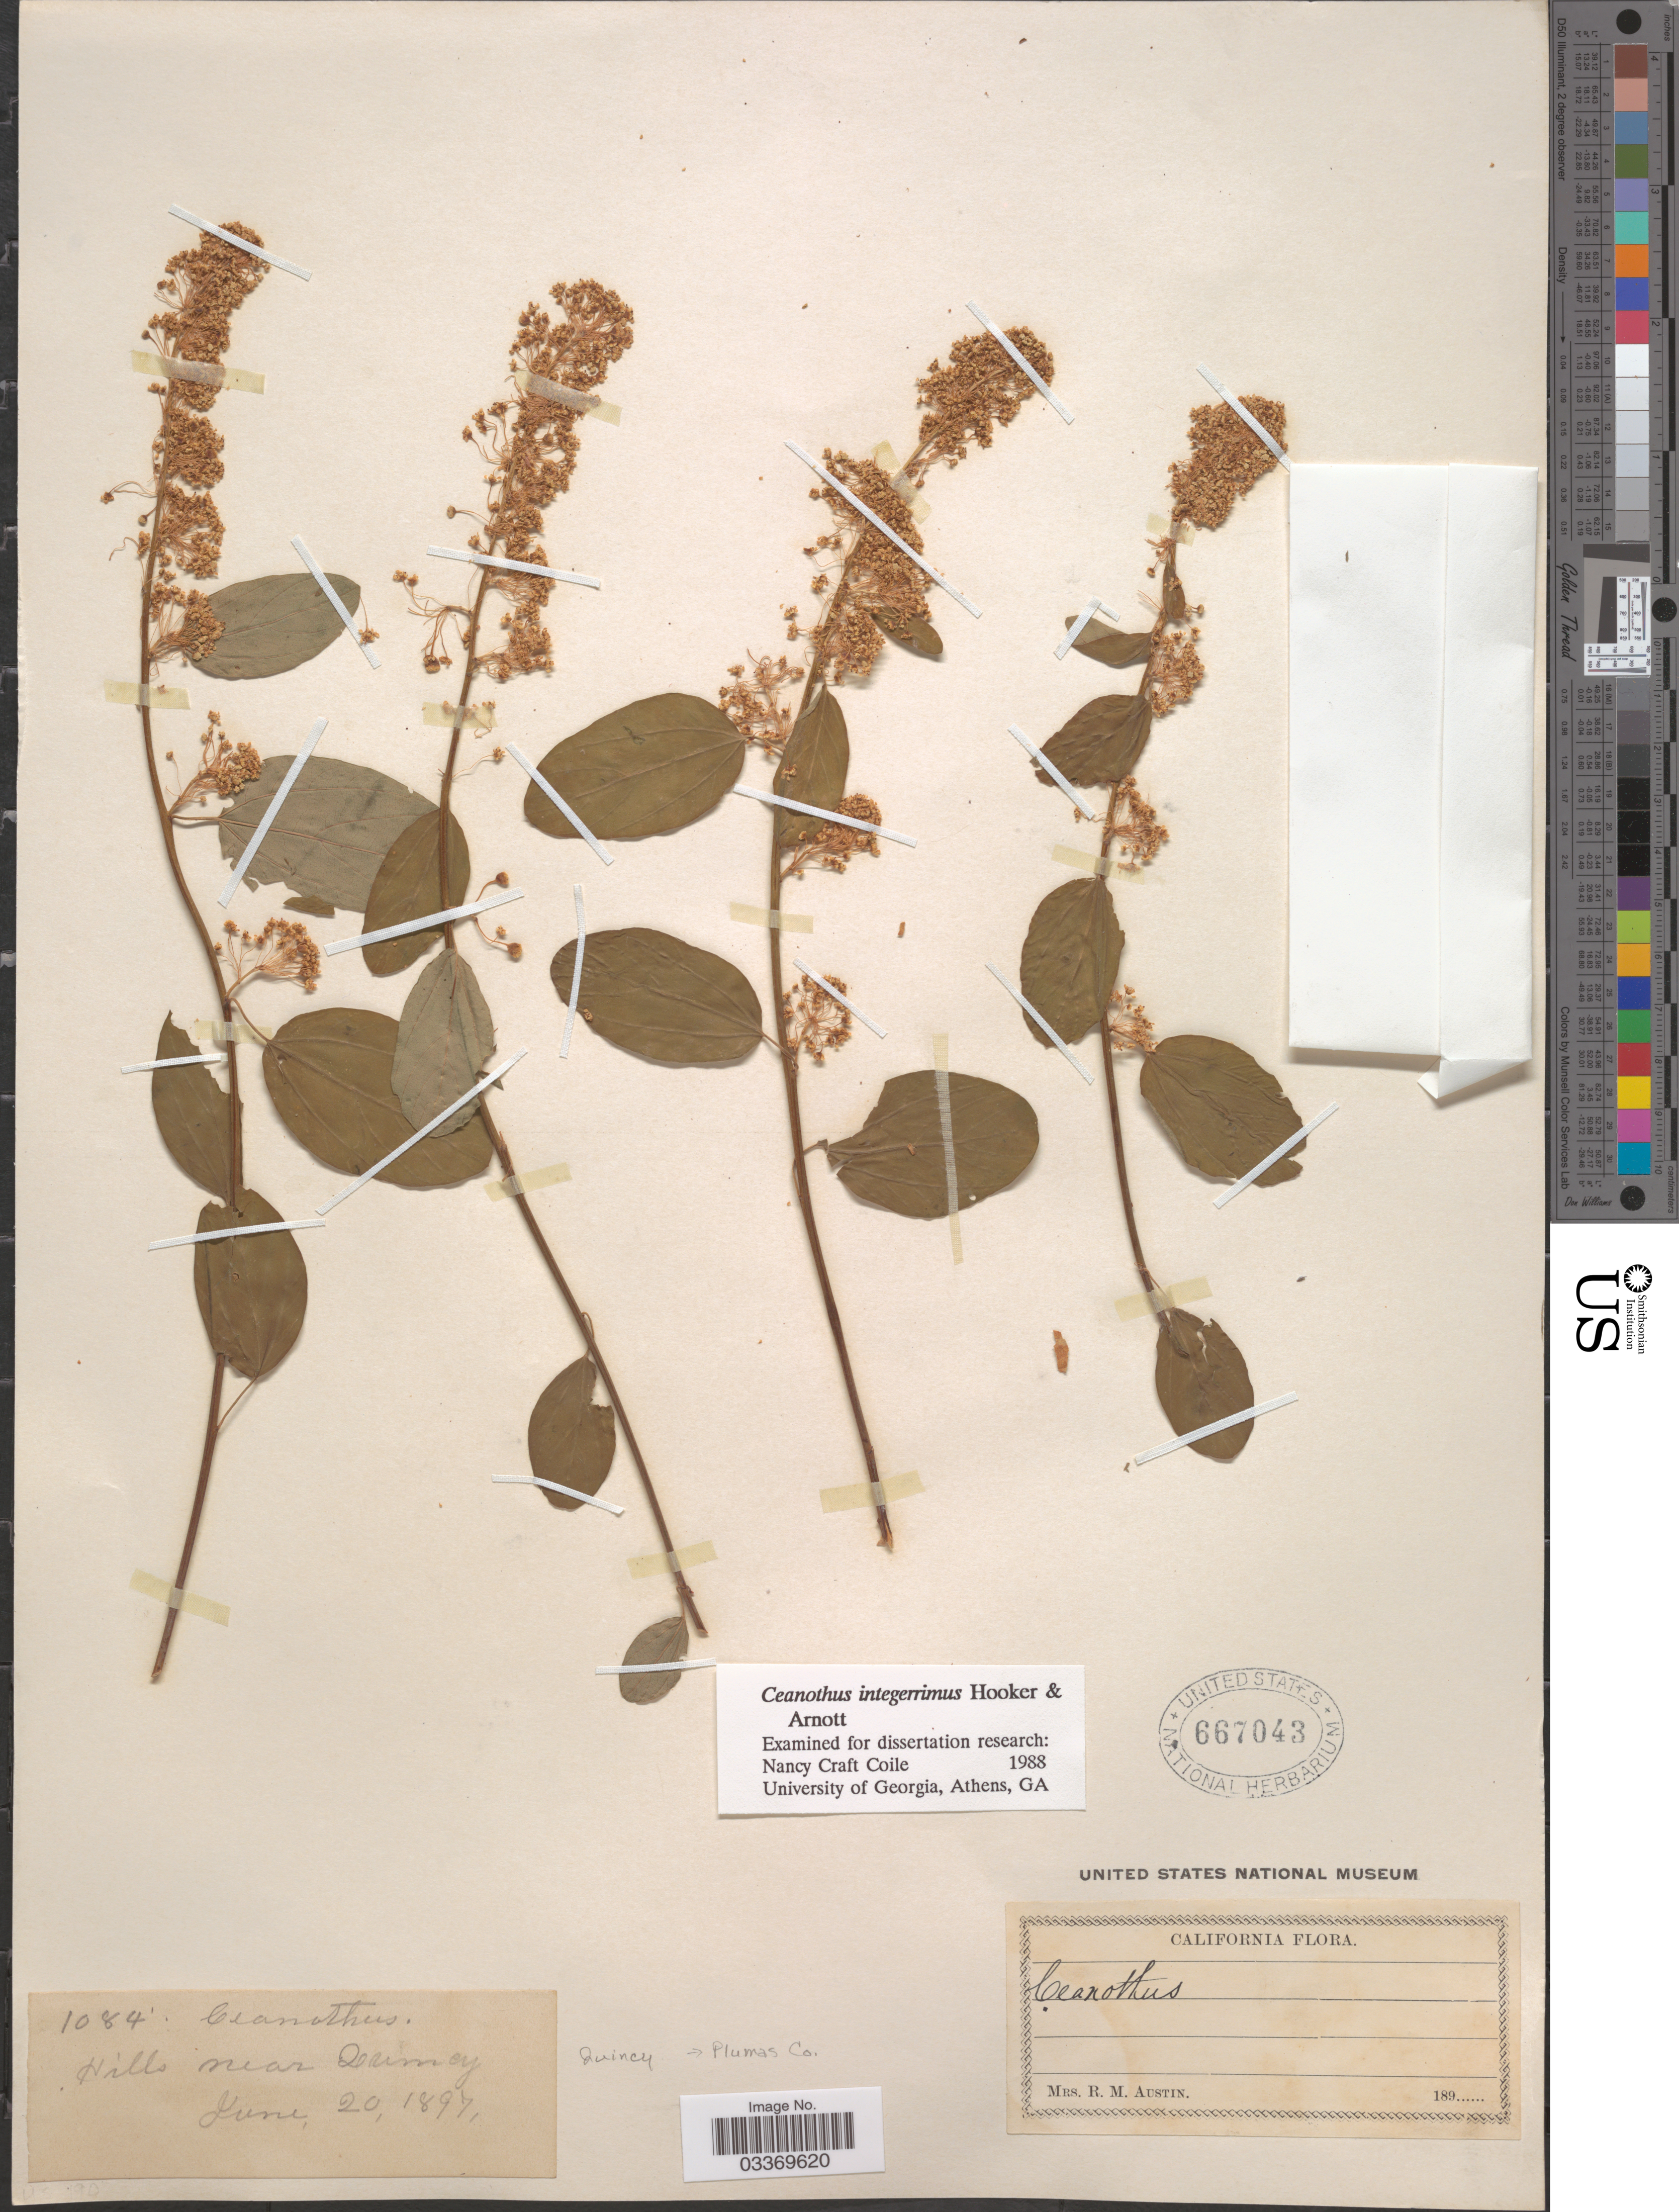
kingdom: Plantae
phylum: Tracheophyta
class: Magnoliopsida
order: Rosales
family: Rhamnaceae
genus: Ceanothus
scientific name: Ceanothus integerrimus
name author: Hook. & Arn.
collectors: R. Austin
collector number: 1084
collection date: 1897-06-20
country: United States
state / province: California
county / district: Plumas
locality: Hills near Quincy. Quincy -> Plumas Co.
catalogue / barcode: US 667043